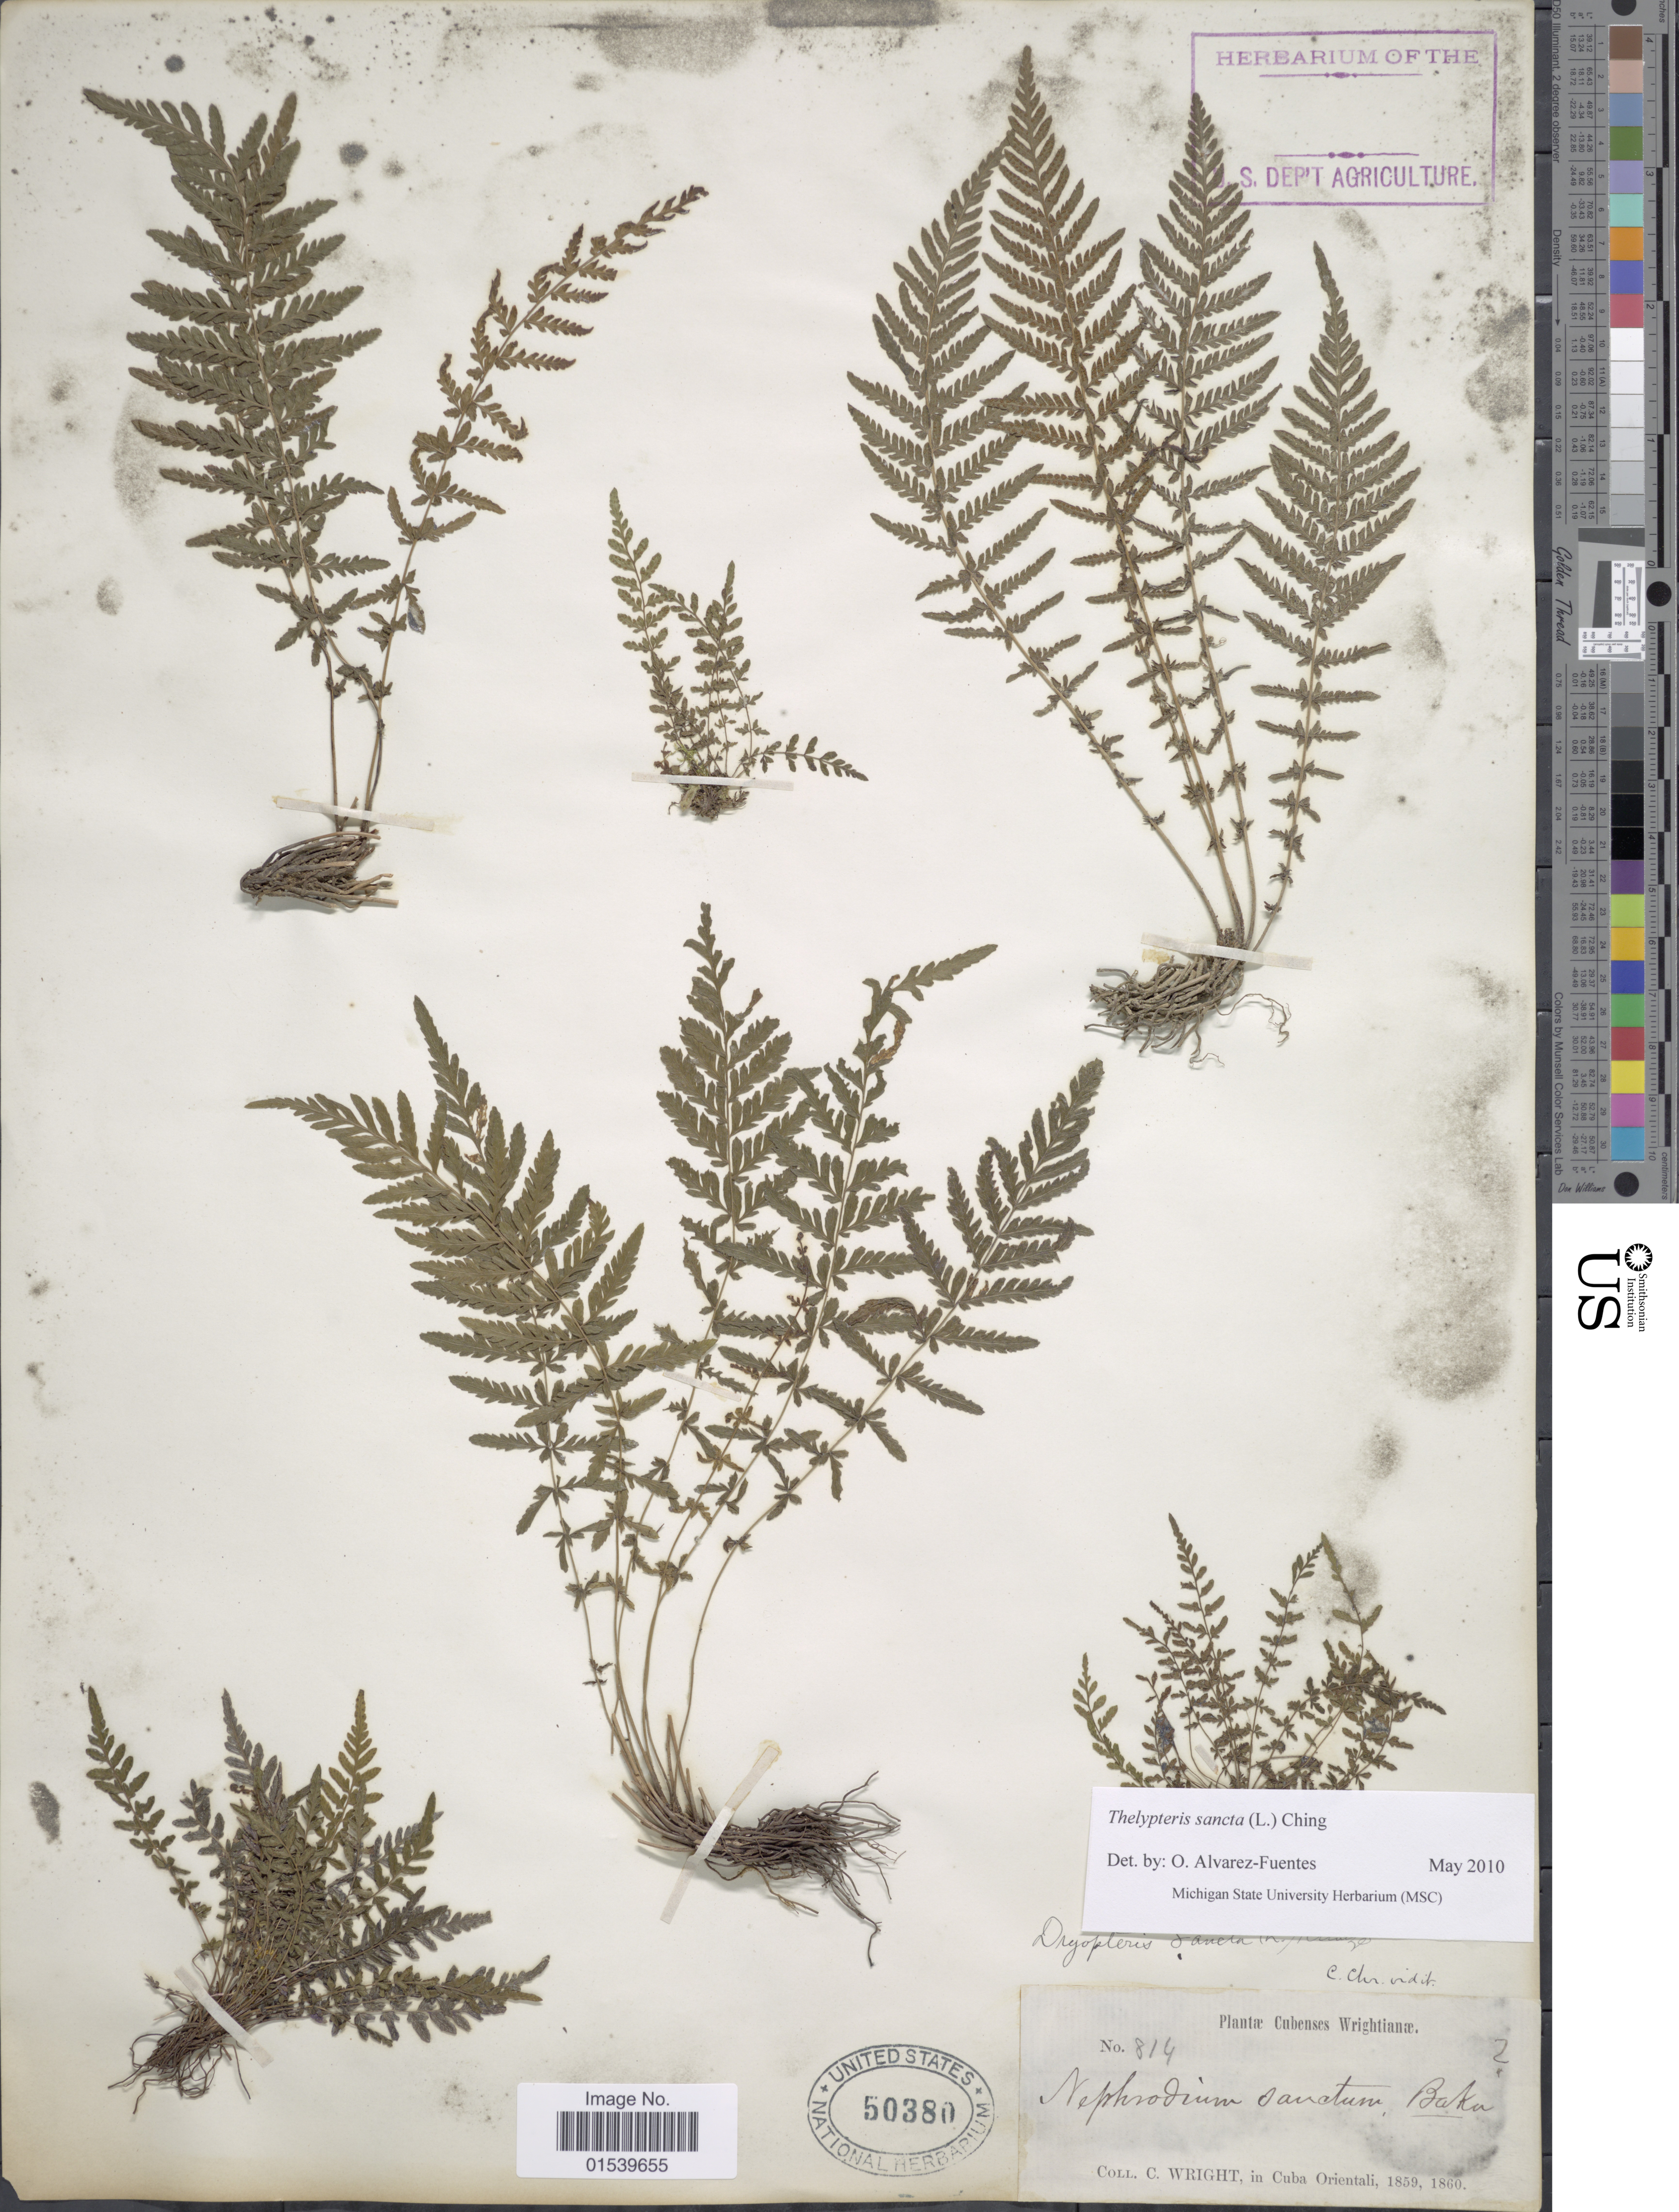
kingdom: Plantae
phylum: Tracheophyta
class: Polypodiopsida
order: Polypodiales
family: Thelypteridaceae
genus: Amauropelta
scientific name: Amauropelta sancta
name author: (L.) Pic. Serm.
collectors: C. Wright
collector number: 814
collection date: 1859/1860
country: Cuba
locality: Cubenses, Cuba Orientali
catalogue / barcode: US 50380